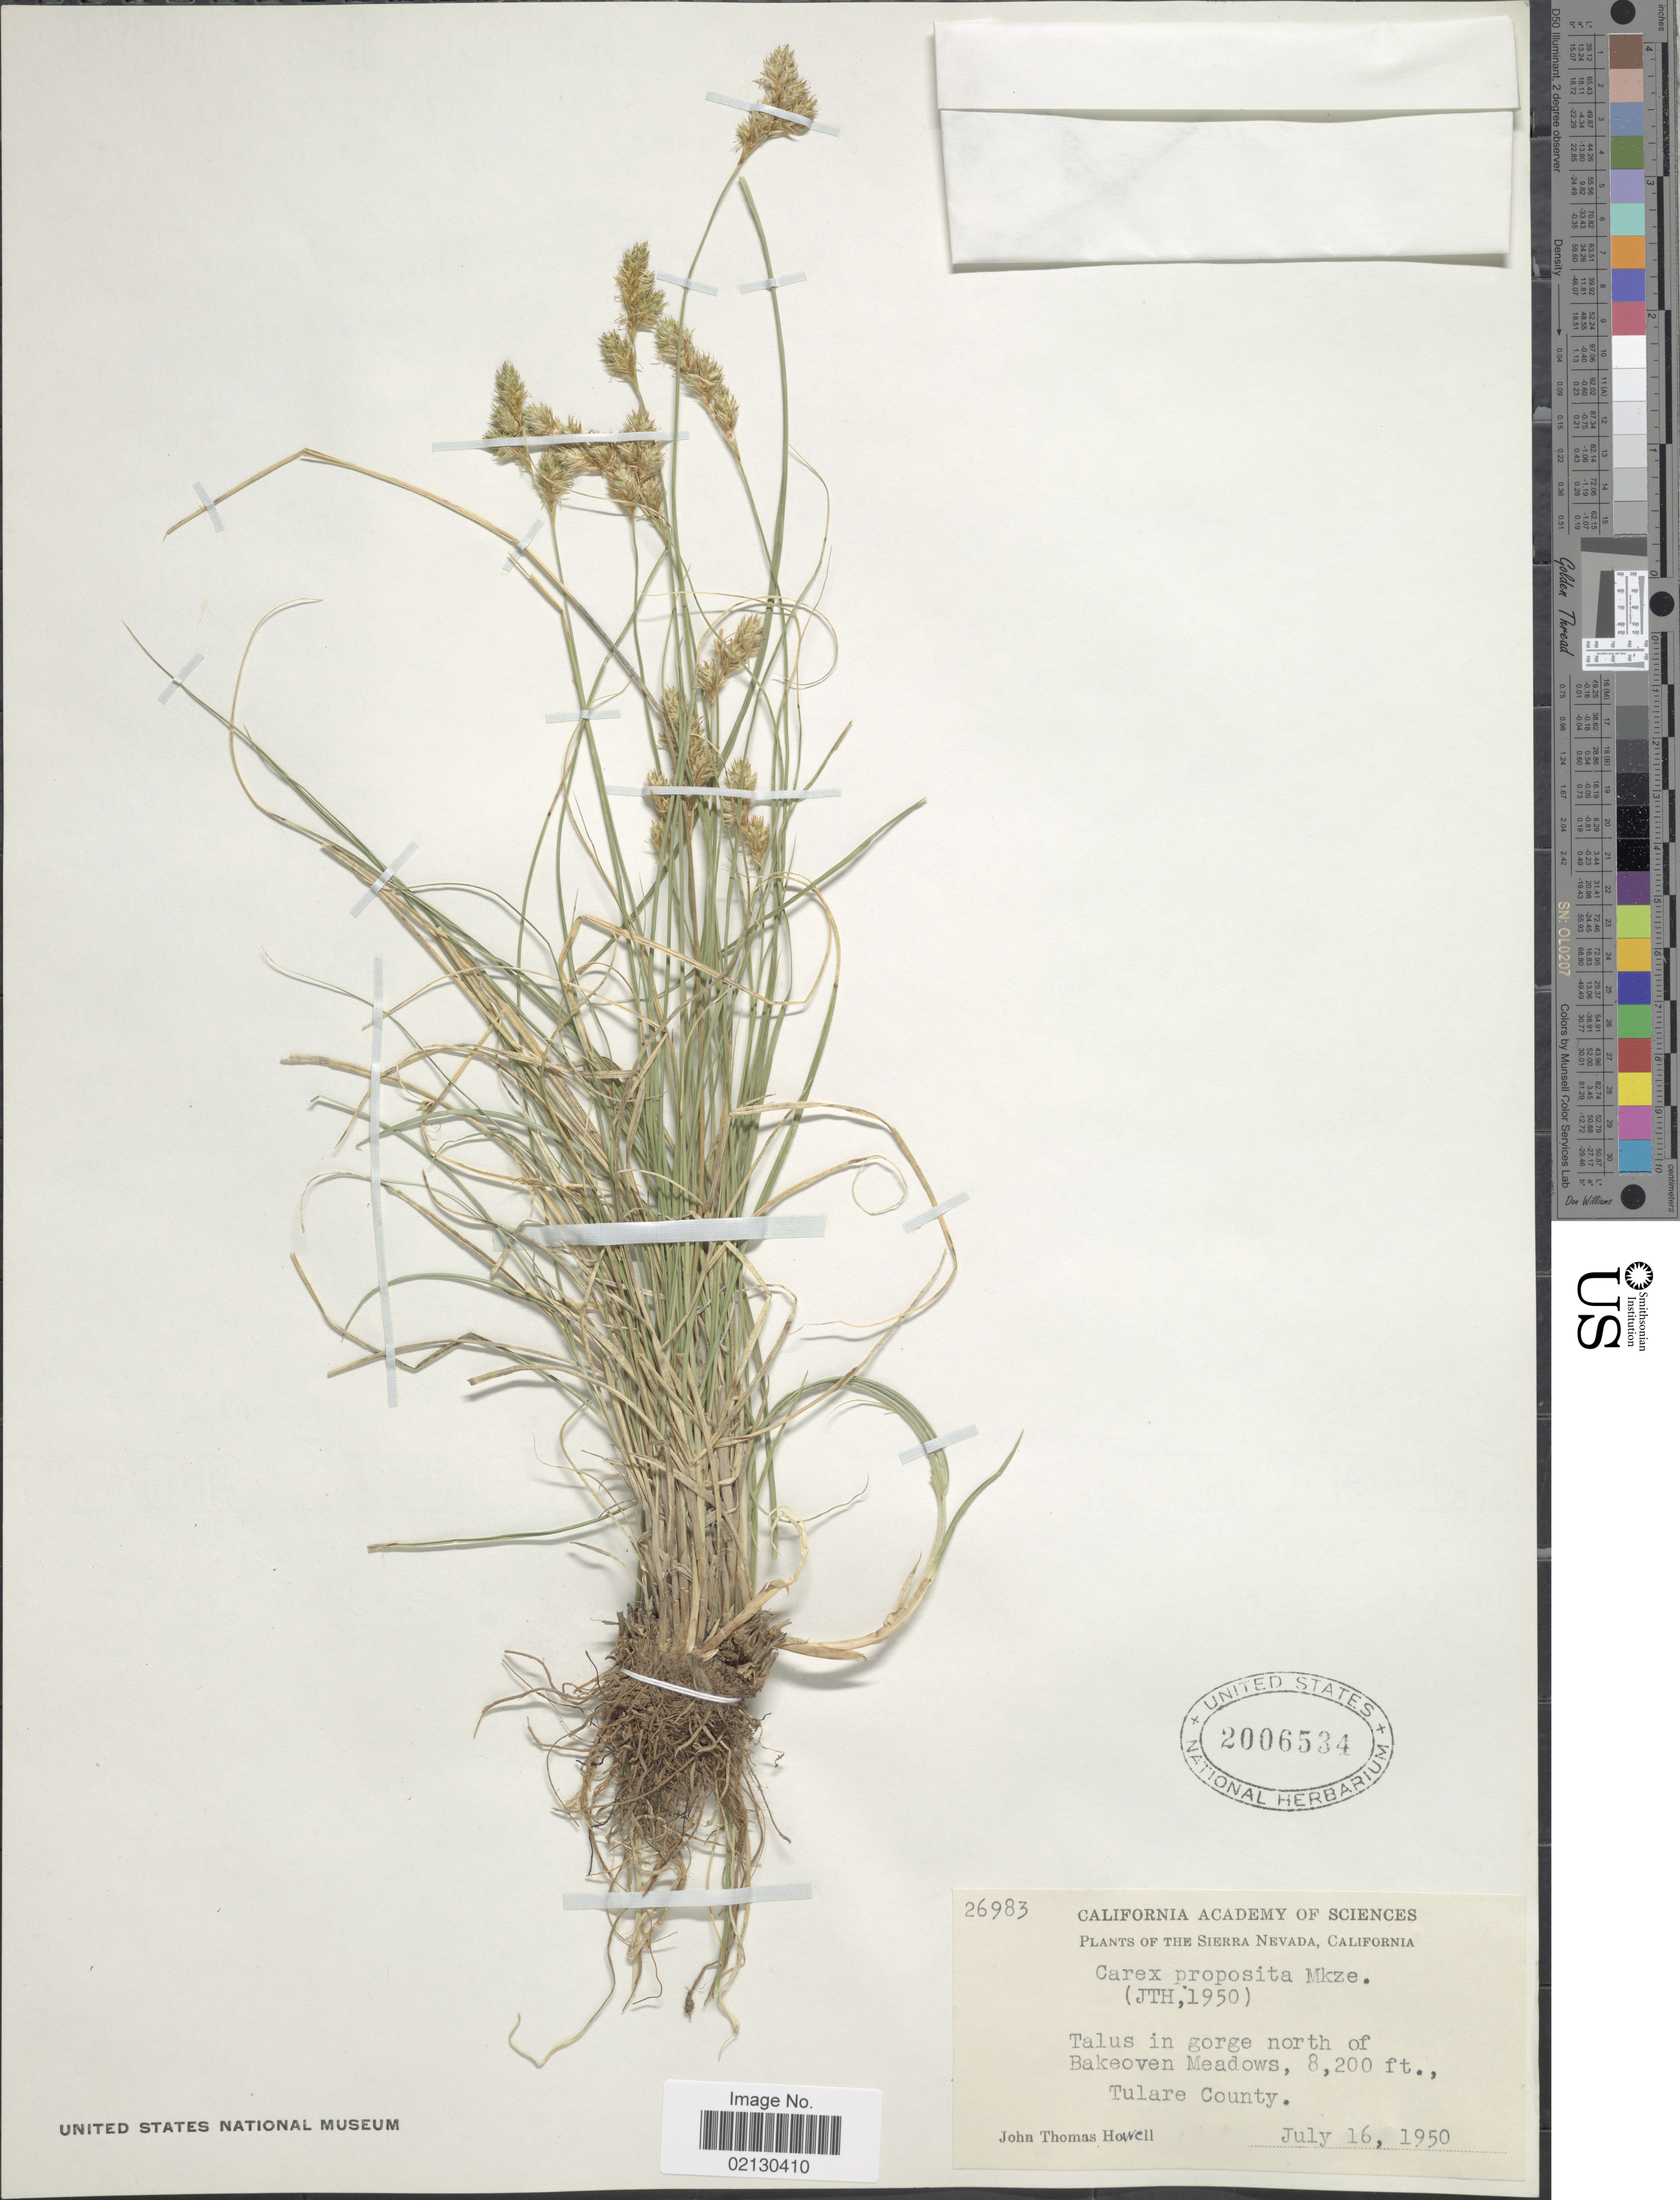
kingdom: Plantae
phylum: Tracheophyta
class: Liliopsida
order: Poales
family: Cyperaceae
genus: Carex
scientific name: Carex proposita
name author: Mack.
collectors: J. T. Howell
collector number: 26983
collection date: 1950-07-16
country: United States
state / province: California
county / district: Tulare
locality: Sierra Nevada. north of Bakeovern Meadows, Tulare County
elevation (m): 2499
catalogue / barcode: US 2006534